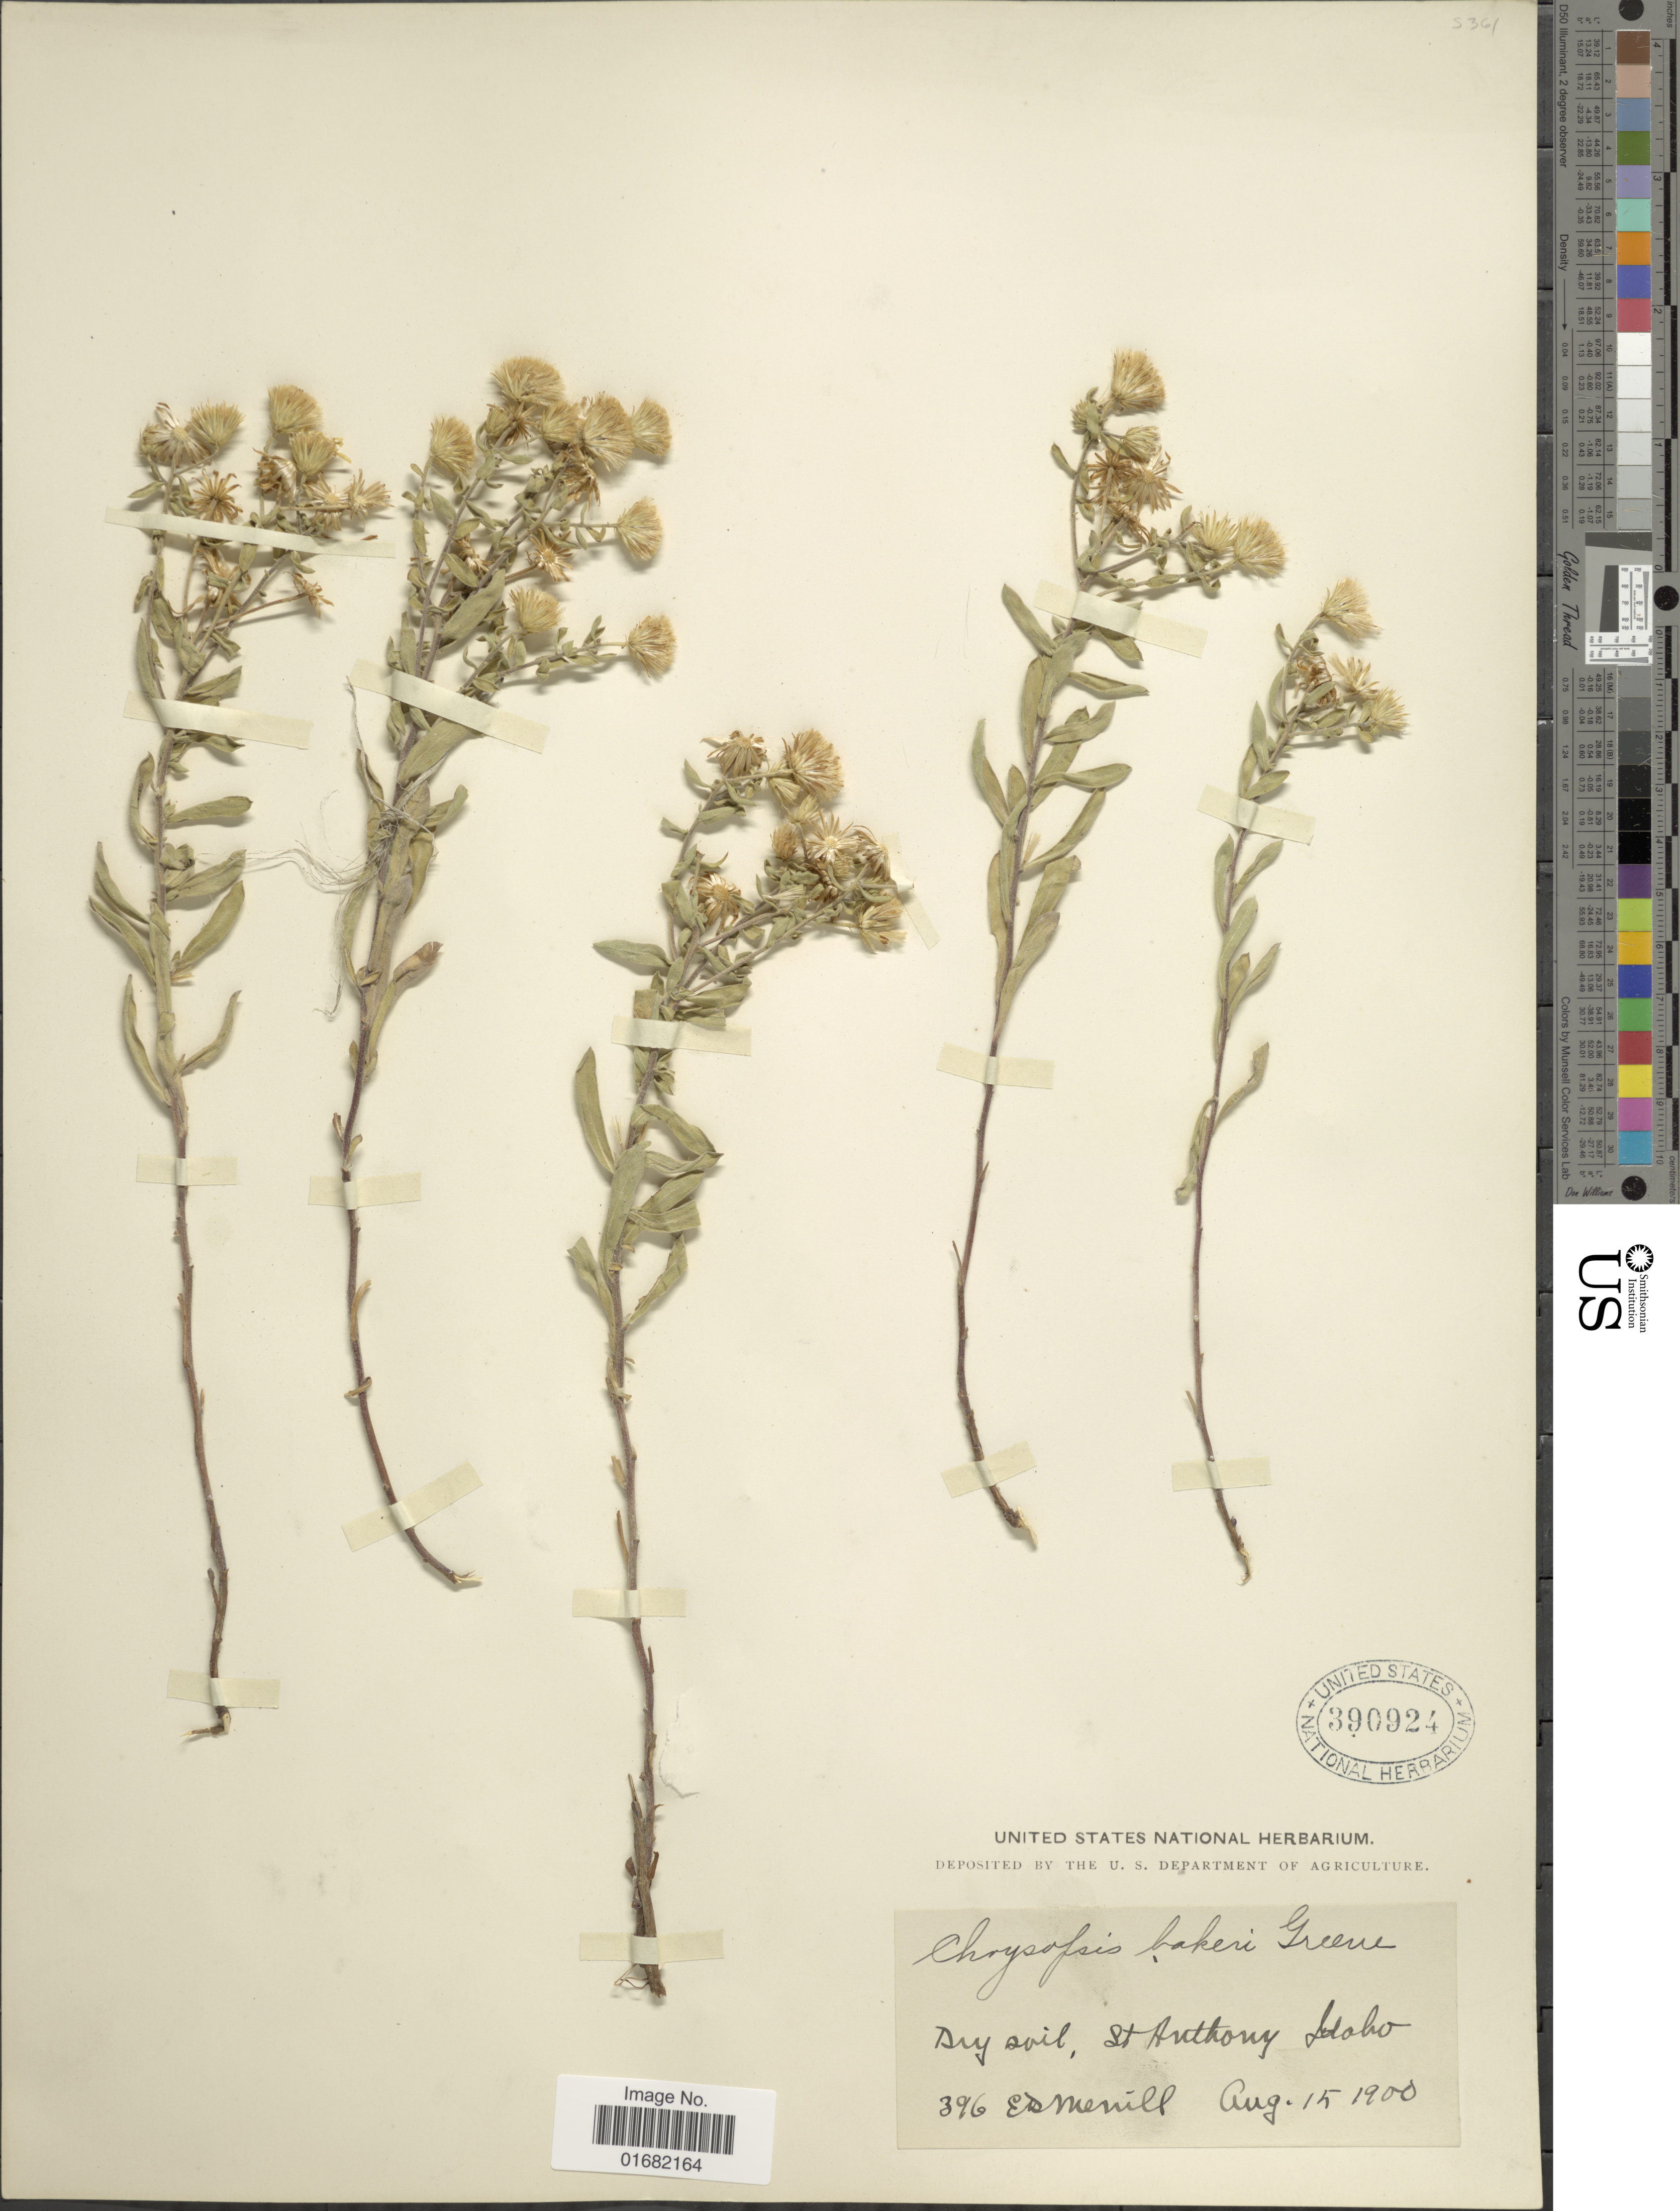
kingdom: Plantae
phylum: Tracheophyta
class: Magnoliopsida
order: Asterales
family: Asteraceae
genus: Heterotheca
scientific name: Heterotheca bakeri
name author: Greene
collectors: E. D. Merrill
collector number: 396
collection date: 1900-08-15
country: United States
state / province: Idaho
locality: St Anthony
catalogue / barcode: US 390924